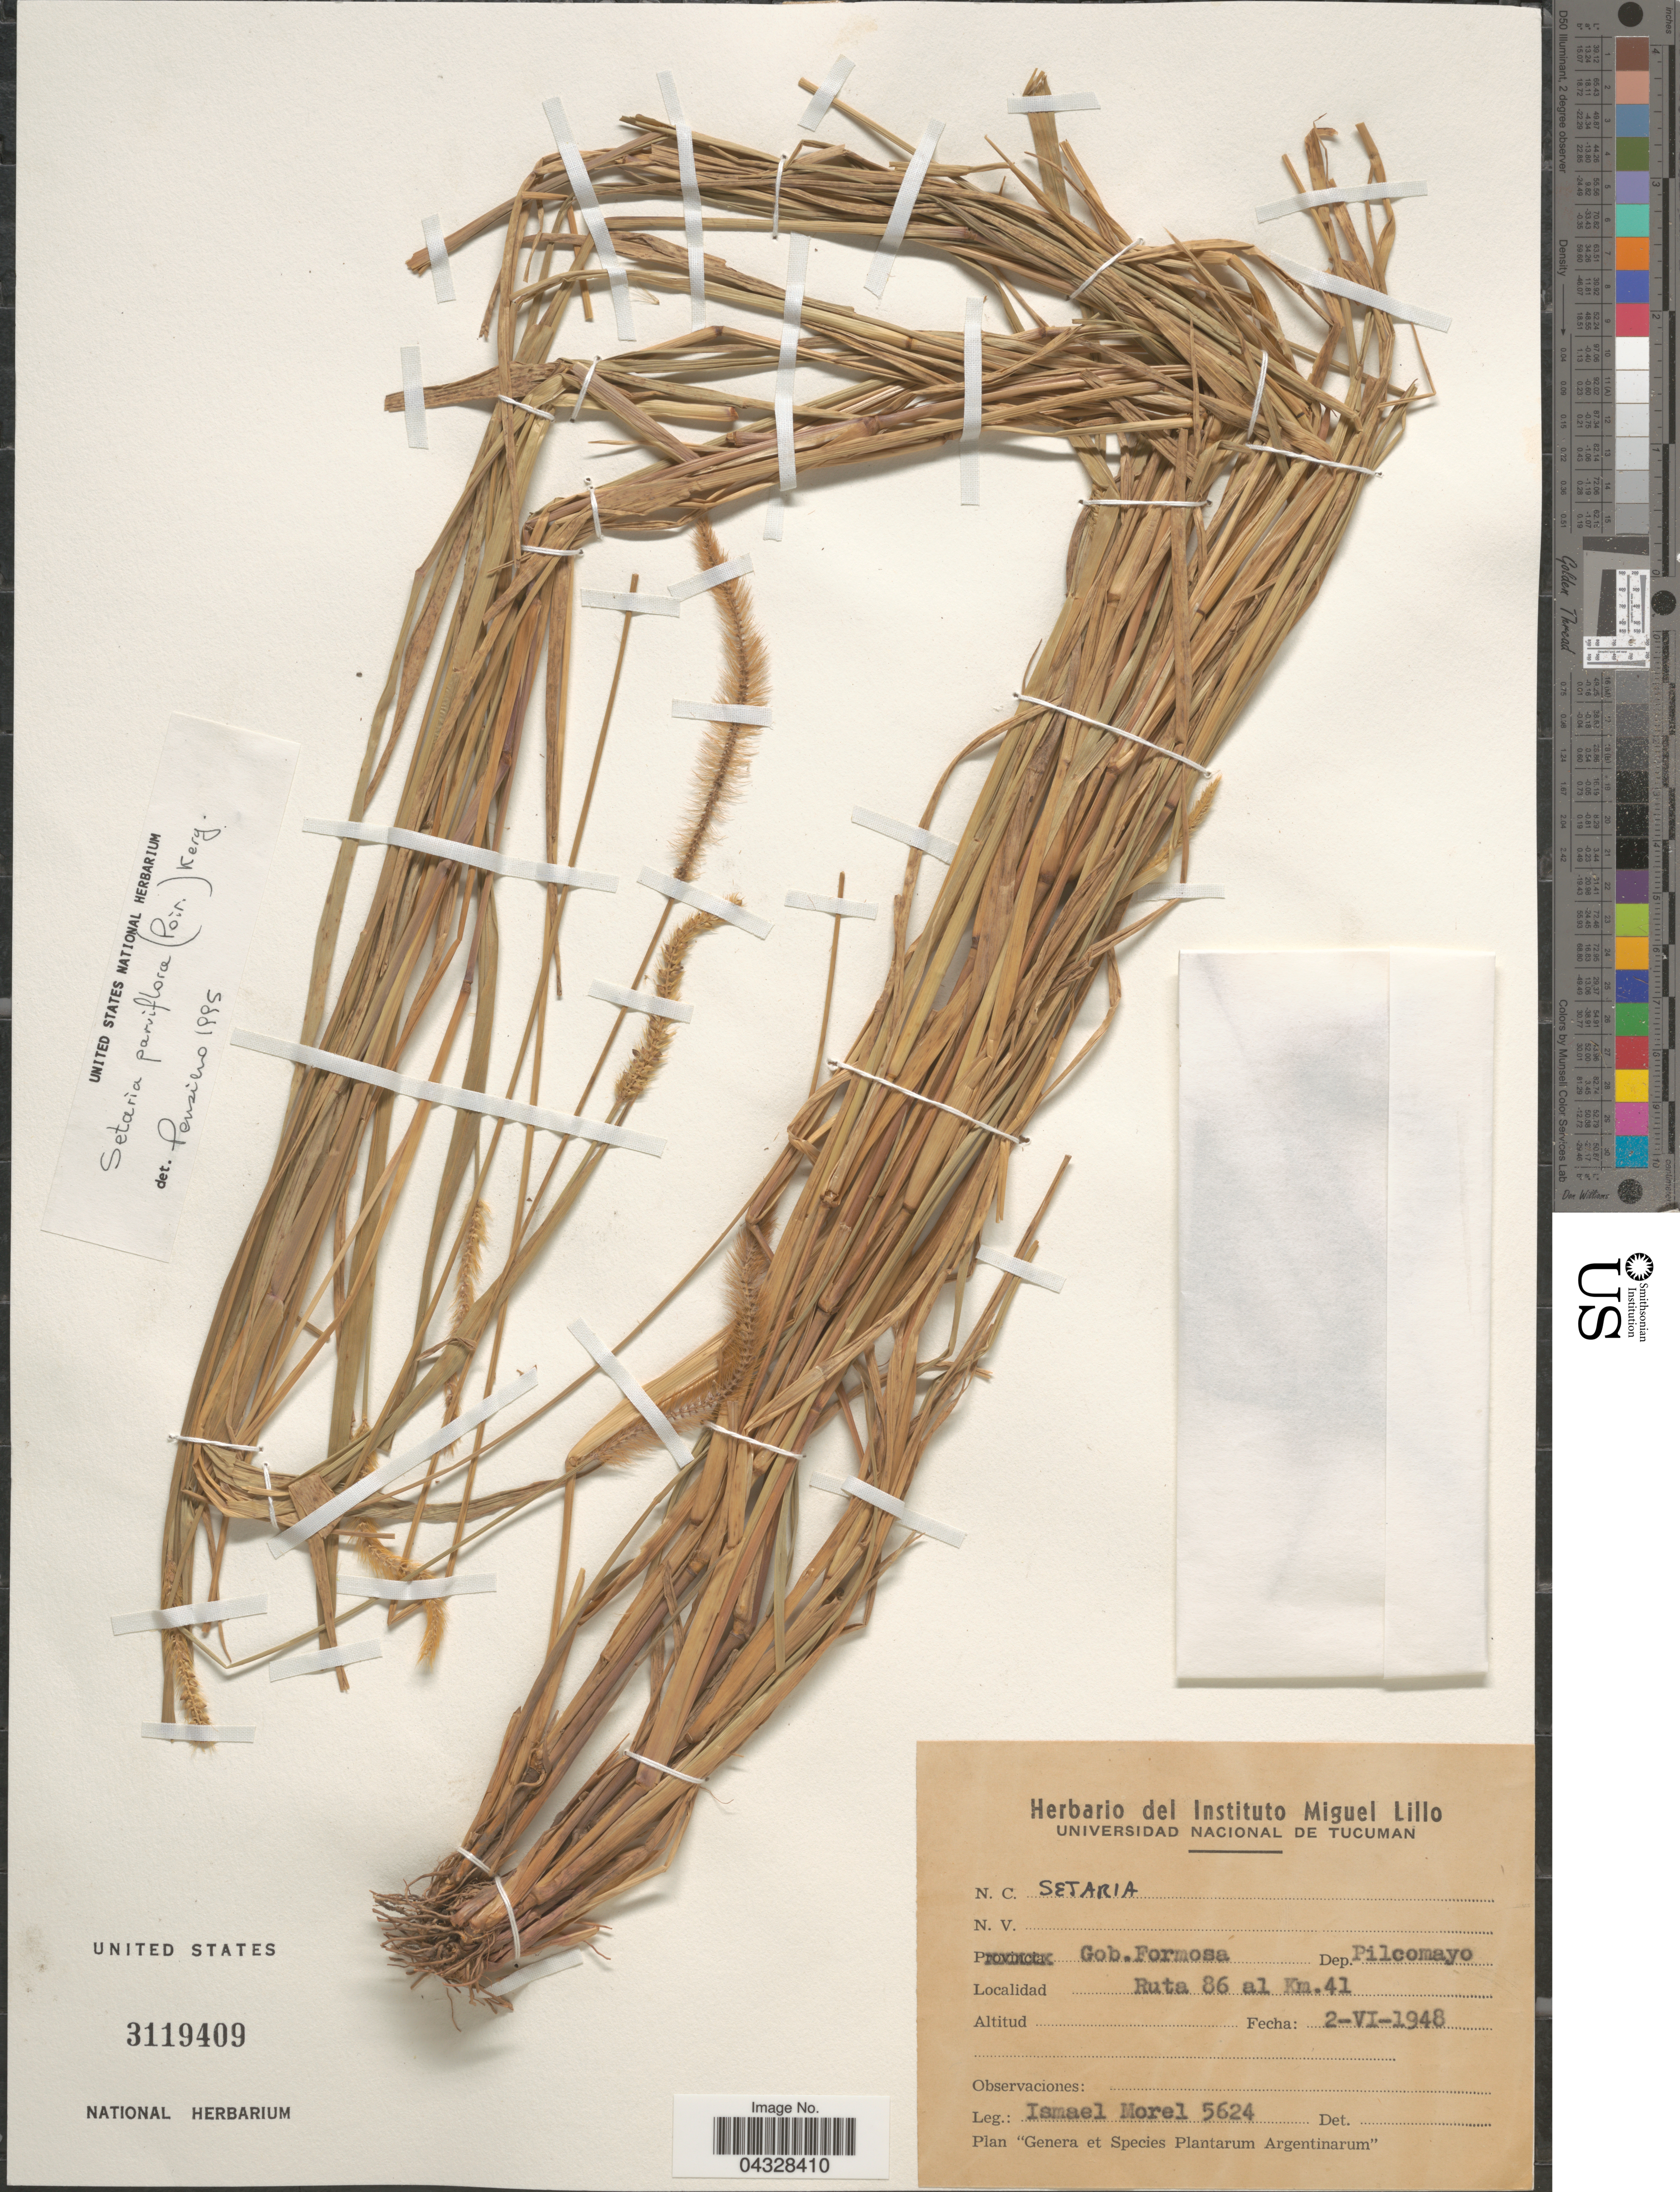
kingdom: Plantae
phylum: Tracheophyta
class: Liliopsida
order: Poales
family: Poaceae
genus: Setaria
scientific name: Setaria parviflora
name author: (Poir.) Kerguélen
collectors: I. Morel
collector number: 5624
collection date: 1948-06-02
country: Argentina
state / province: Formosa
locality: Gob. Formosa. Dep. Pilcomayo. Ruta 86 al Km.41.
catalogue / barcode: US 3119409